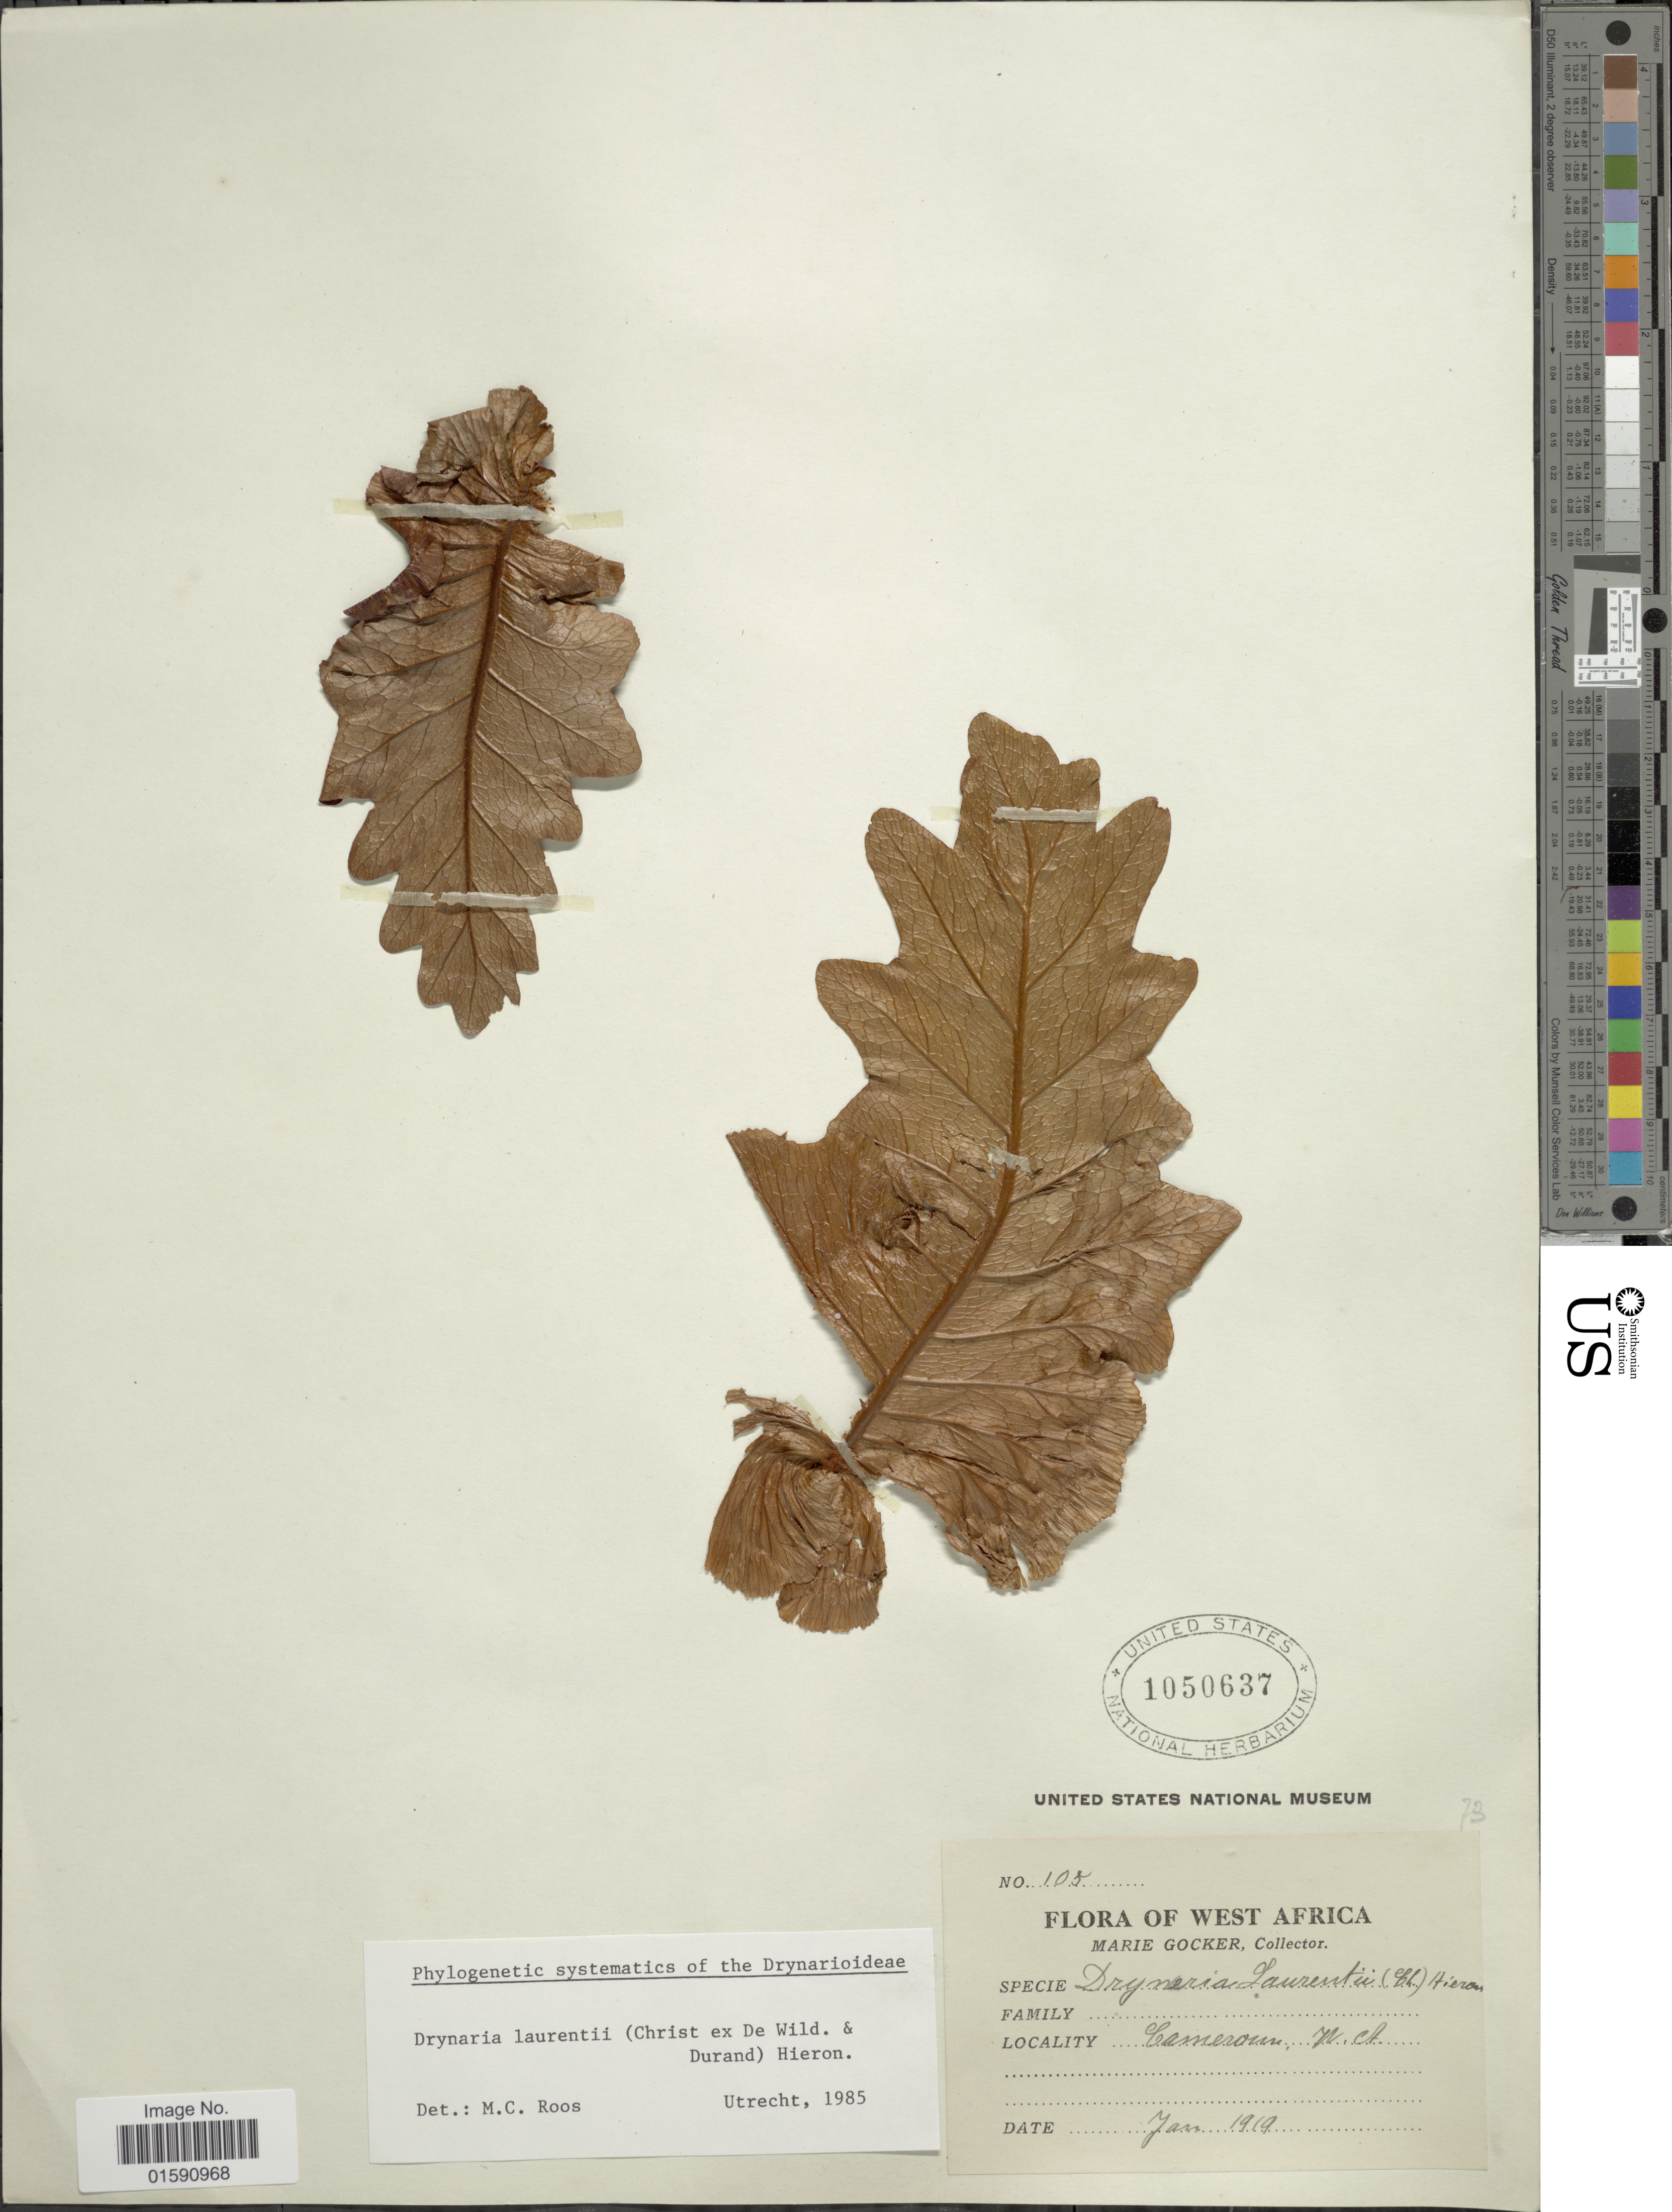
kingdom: Plantae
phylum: Tracheophyta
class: Polypodiopsida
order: Polypodiales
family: Polypodiaceae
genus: Drynaria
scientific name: Drynaria laurentii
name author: (Christ) Hieron.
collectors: M. Gocker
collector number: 105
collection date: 1919-01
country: Cameroon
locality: West Africa. Cameroun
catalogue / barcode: US 1050637